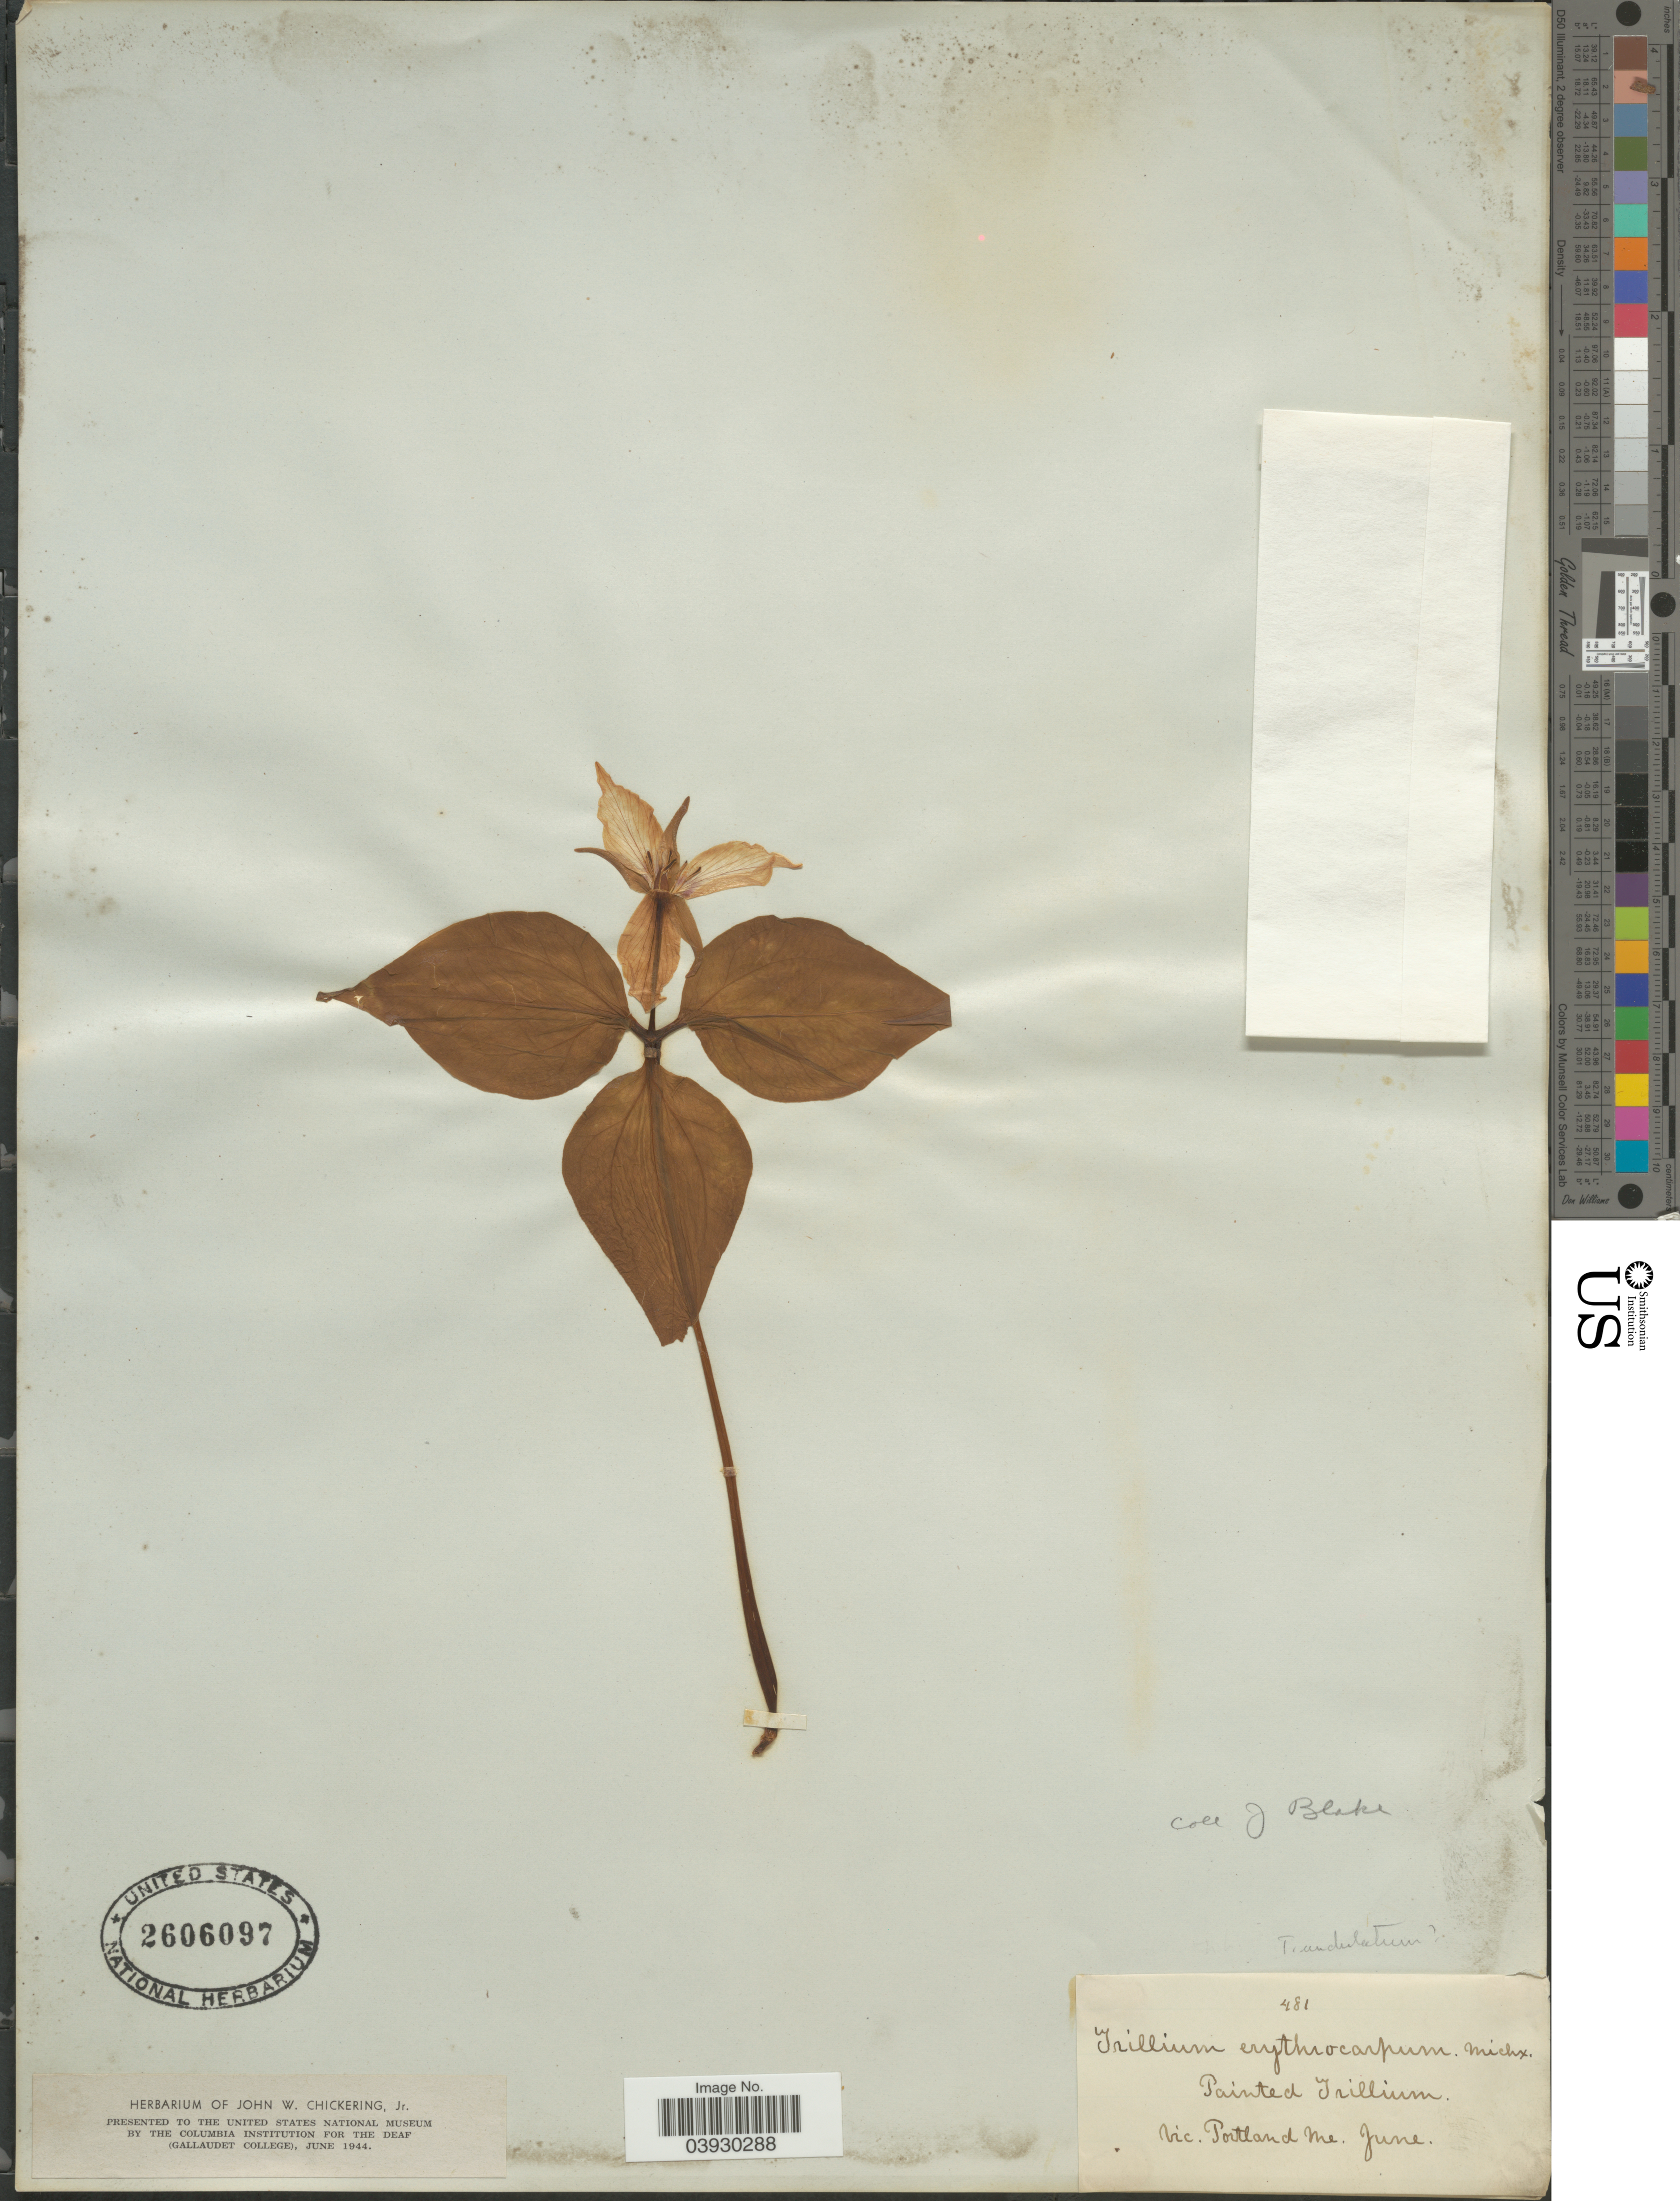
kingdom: Plantae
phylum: Tracheophyta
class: Liliopsida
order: Liliales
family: Melanthiaceae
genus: Trillium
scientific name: Trillium undulatum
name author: Willd.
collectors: J. Blake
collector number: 481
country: United States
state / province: Maine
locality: Vic. Portland.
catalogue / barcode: US 2606097